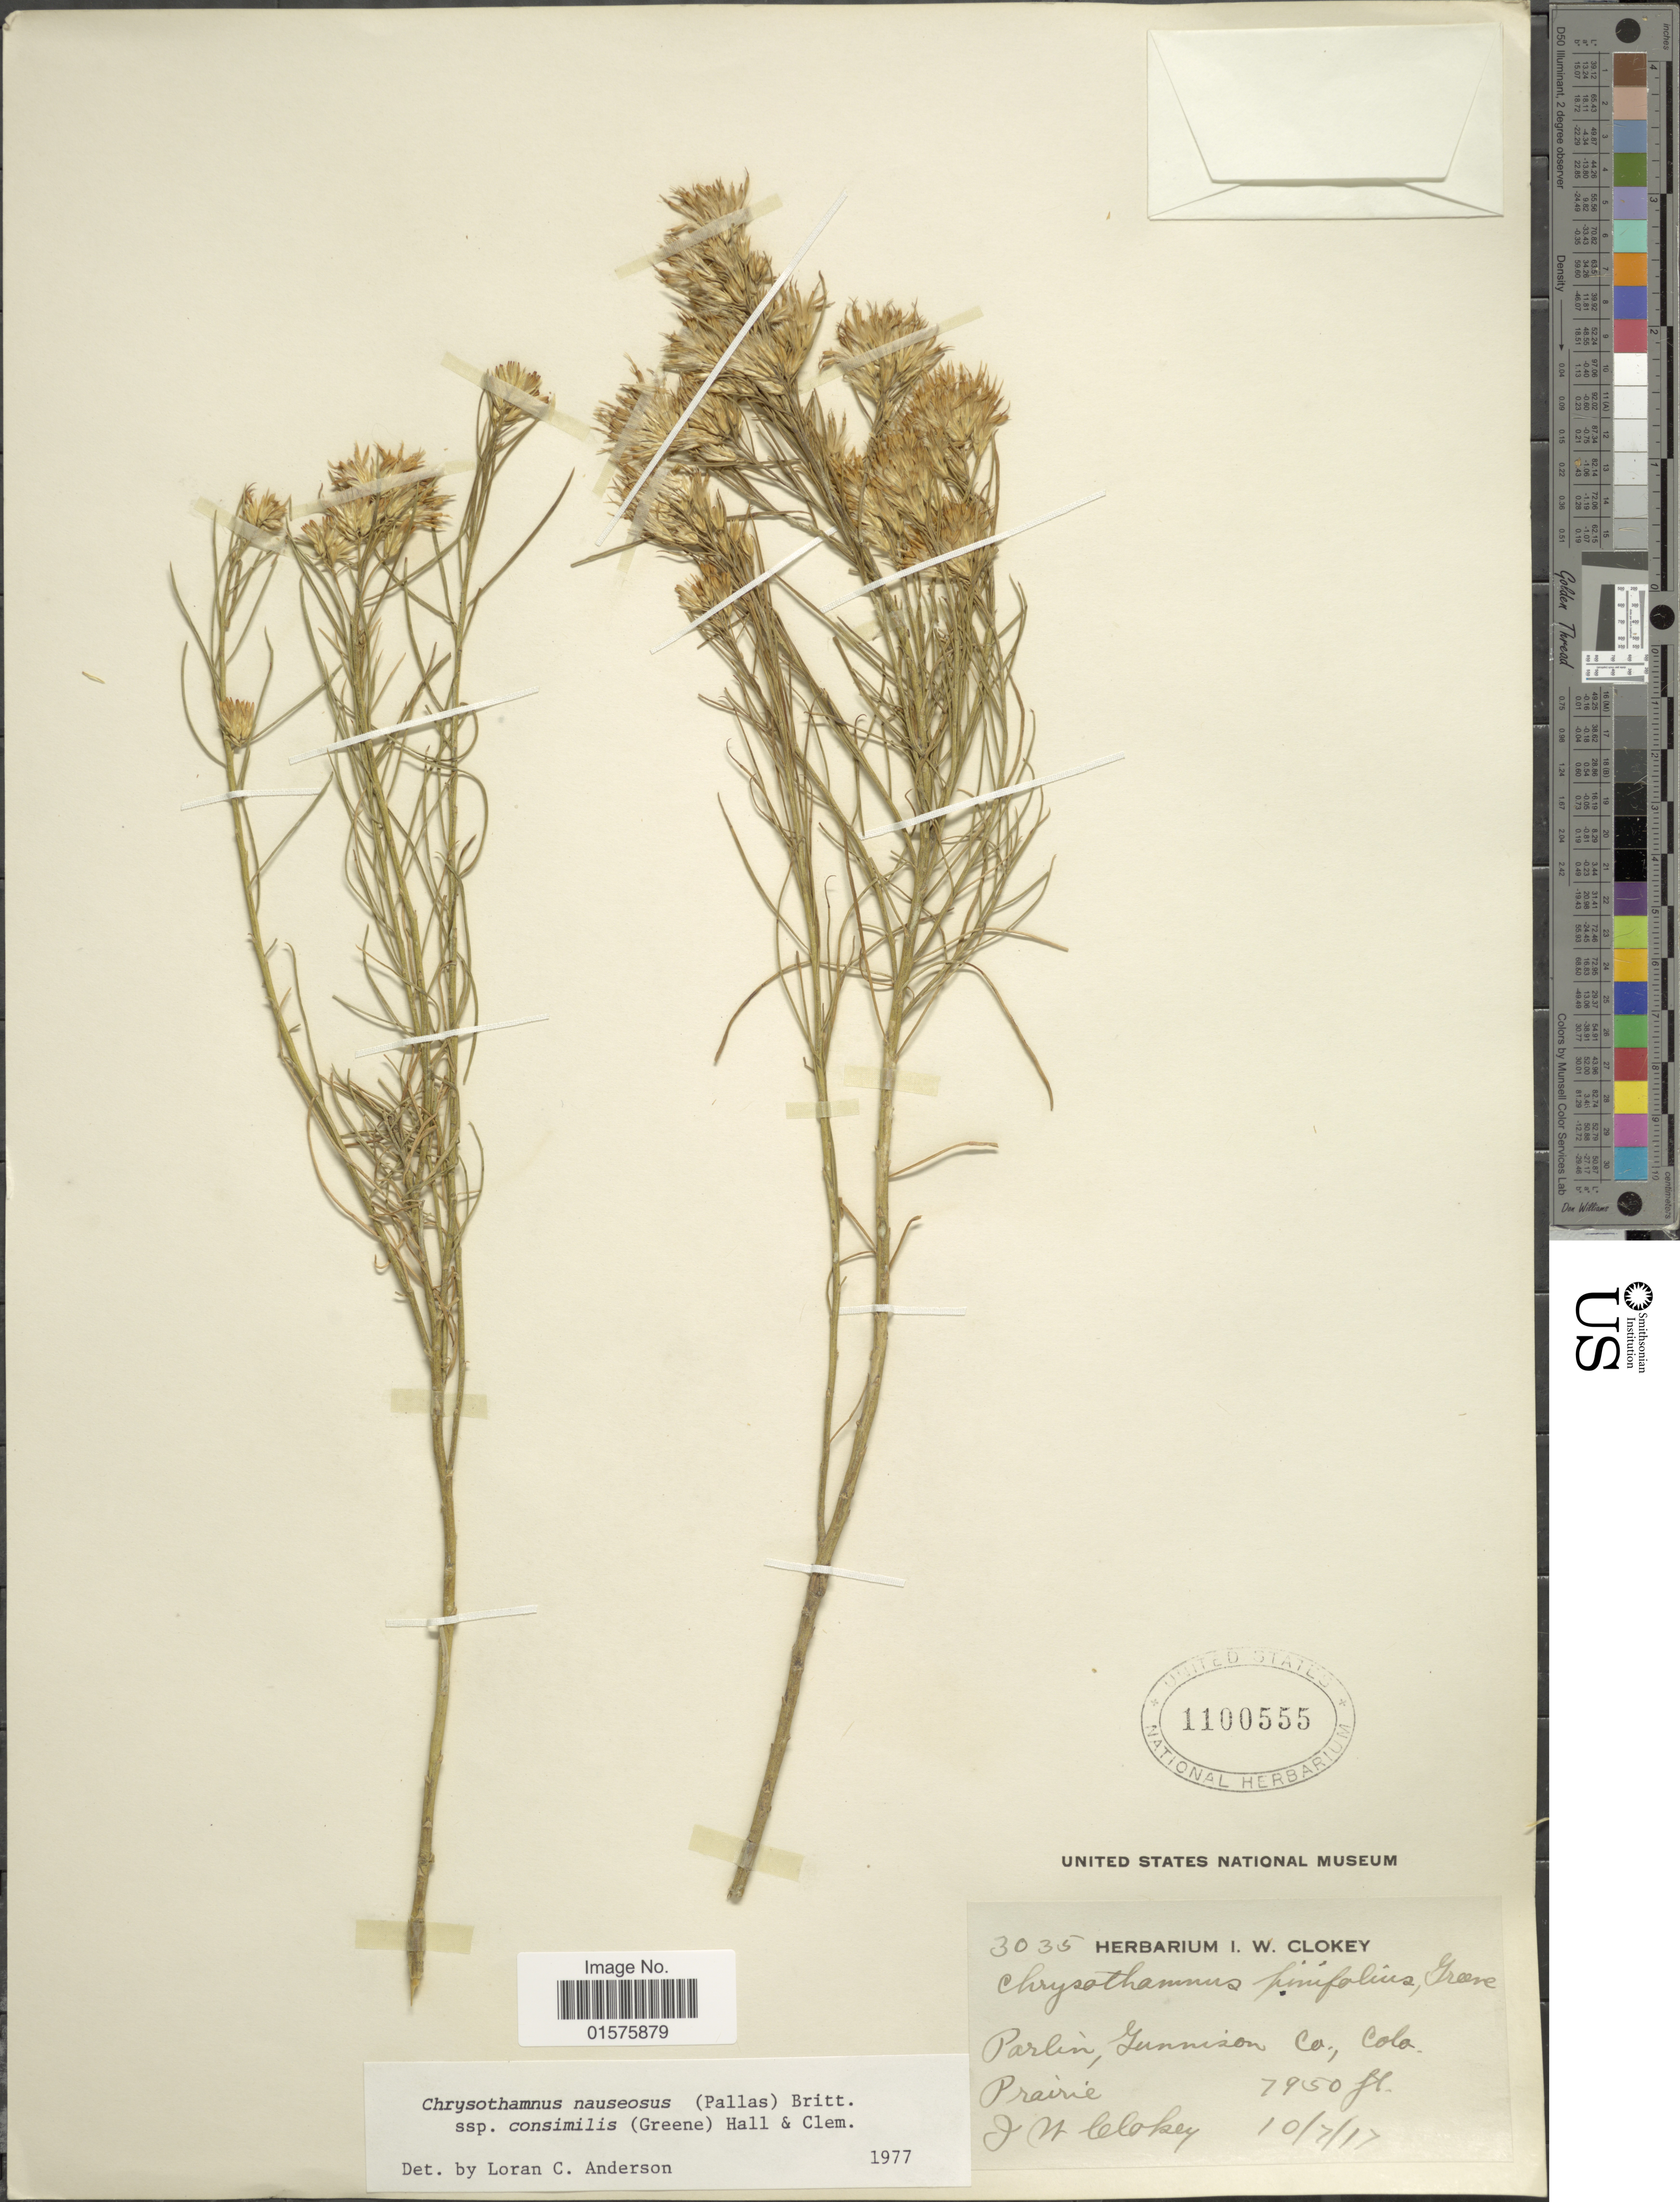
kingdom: Plantae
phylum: Tracheophyta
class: Magnoliopsida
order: Asterales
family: Asteraceae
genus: Ericameria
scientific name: Ericameria nauseosa var. oreophila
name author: (A. Nelson) G.L. Nesom & G.I. Baird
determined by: Urbatsch, Lowell E., Curator (LSU), Louisiana State University (UNITED STATES)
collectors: I. W. Clokey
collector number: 3035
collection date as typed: Transcribed d/m/y: 7/10/17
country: United States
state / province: Colorado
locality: Parlin, Gunnison Co.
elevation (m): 2423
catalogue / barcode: US 1100555